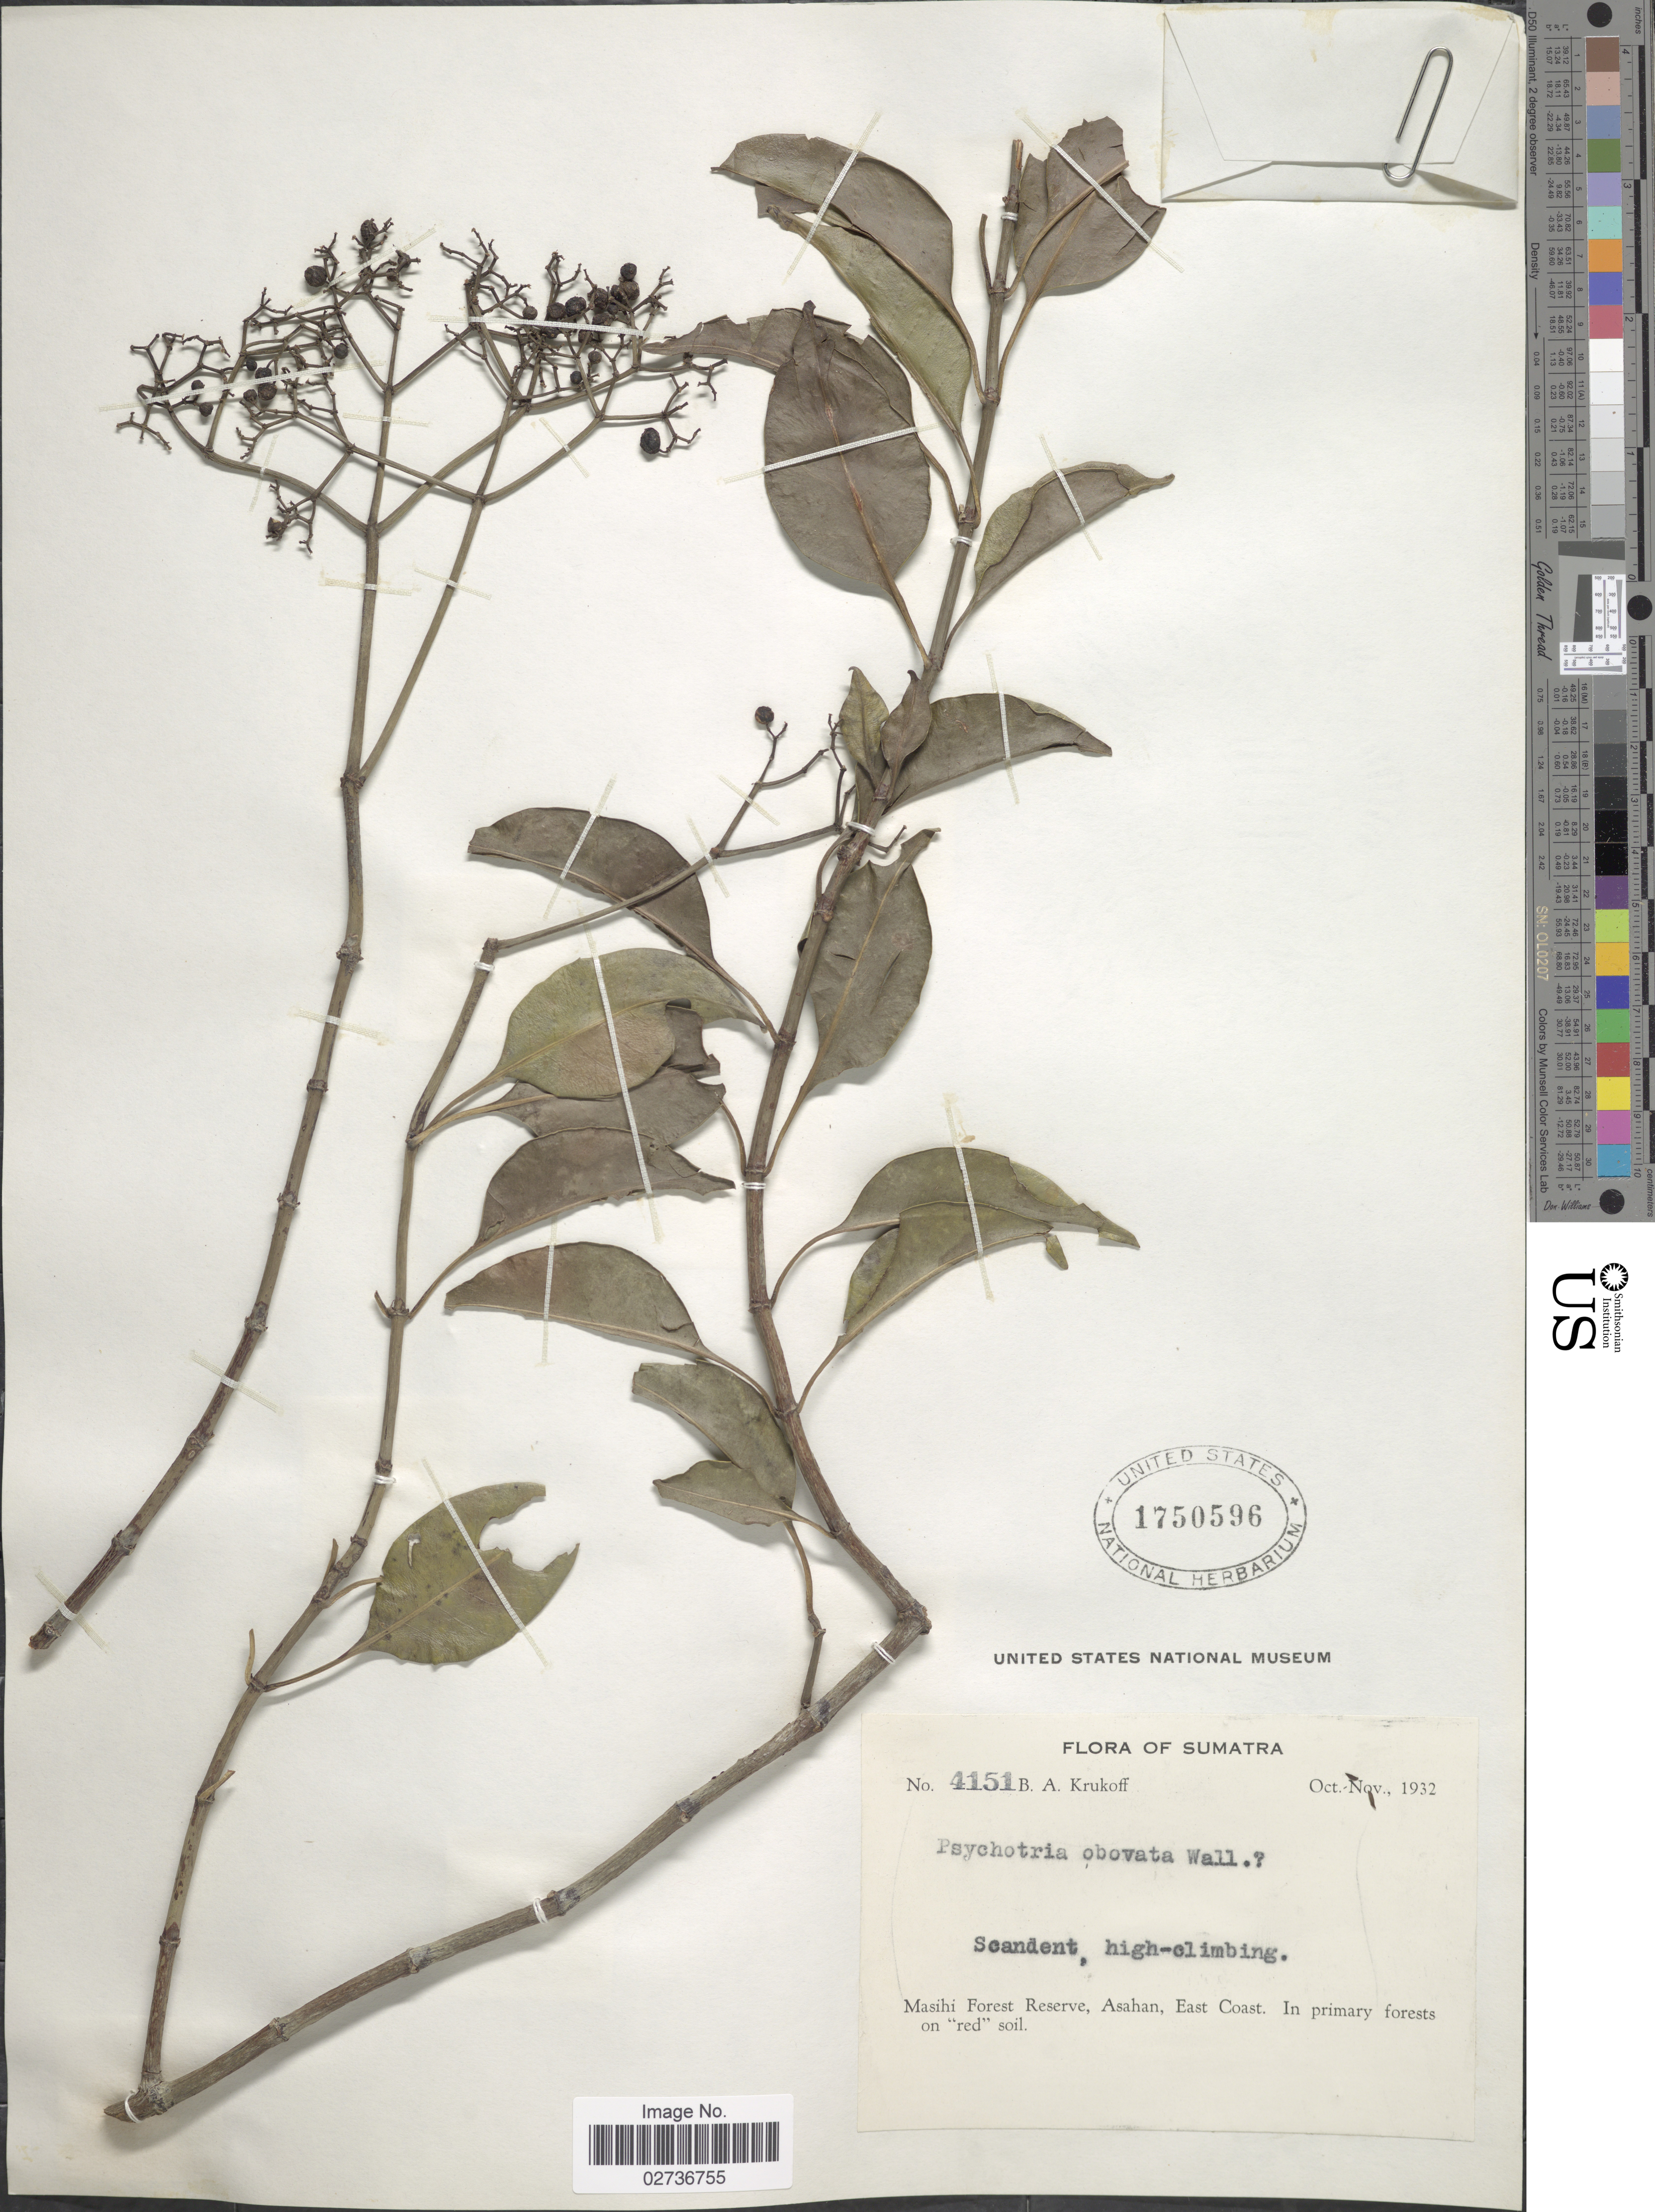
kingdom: Plantae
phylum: Tracheophyta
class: Magnoliopsida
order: Gentianales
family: Rubiaceae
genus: Psychotria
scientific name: Psychotria obovata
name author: Ruiz & Pav.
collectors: B. A. Krukoff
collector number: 4151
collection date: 1932-10/1932-11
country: Indonesia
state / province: Sumatra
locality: Masihi Forest Reserve, Asahan, East Coast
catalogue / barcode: US 1750596